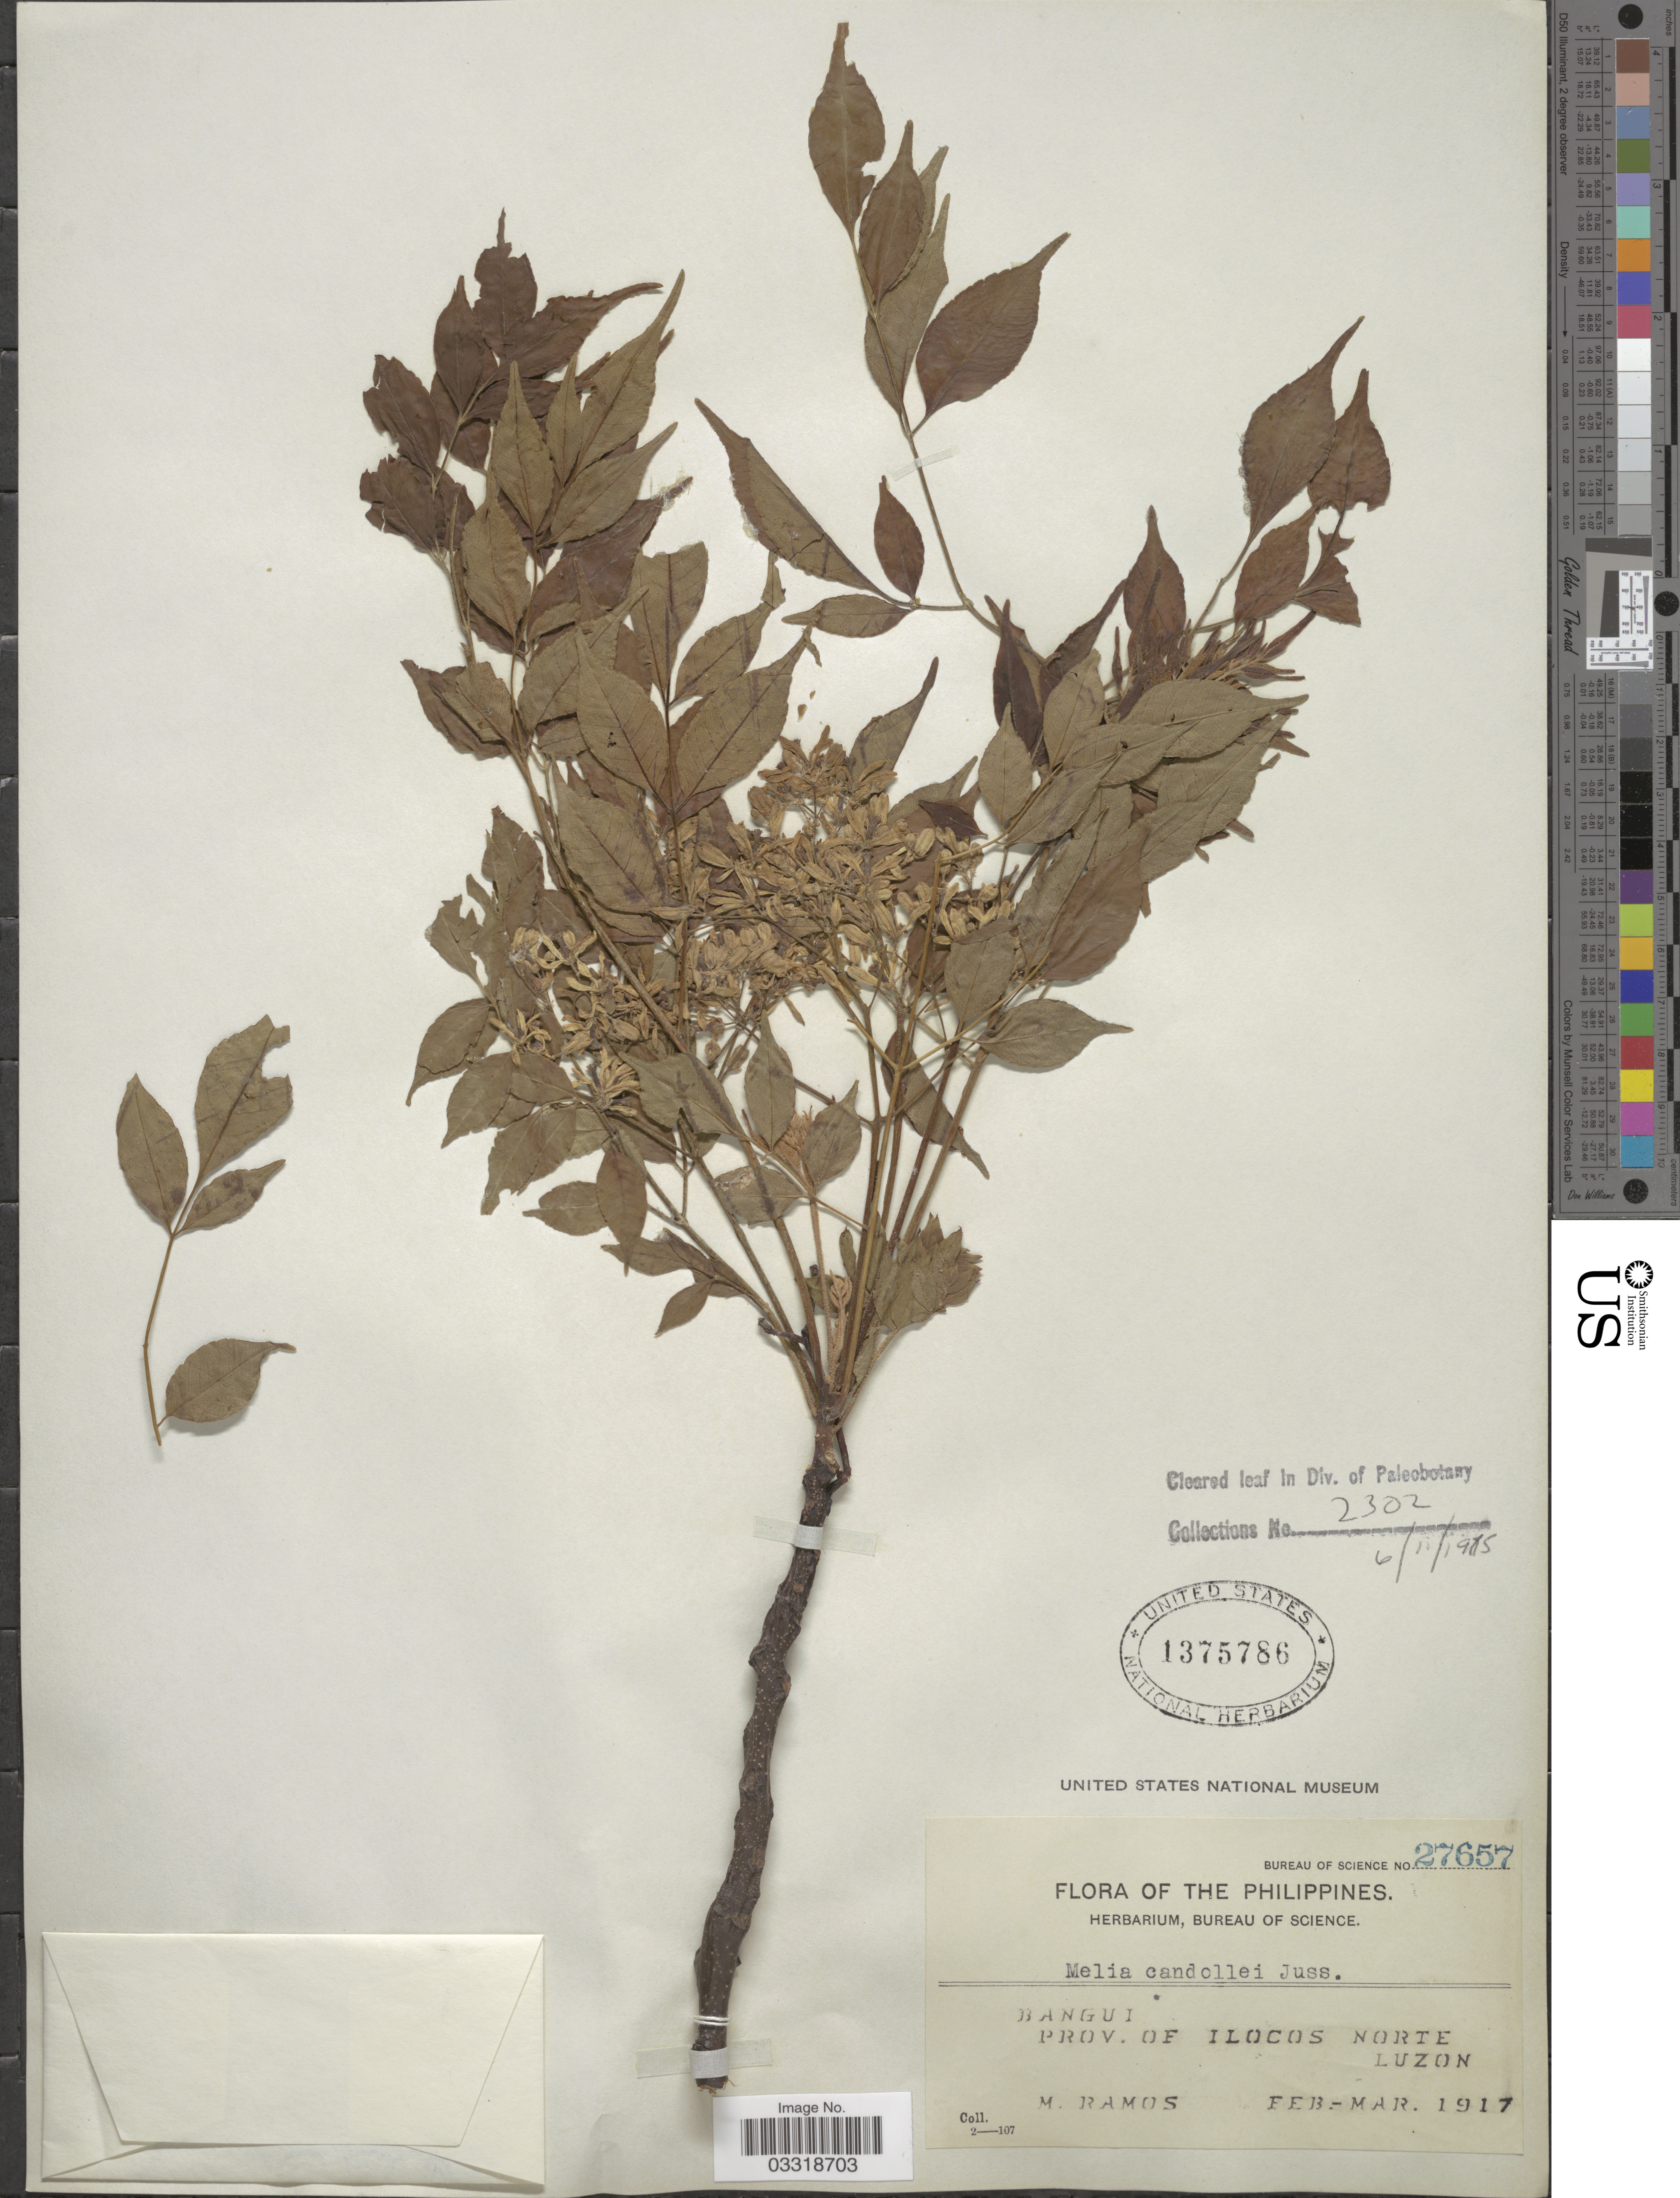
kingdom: Plantae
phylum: Tracheophyta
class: Magnoliopsida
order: Sapindales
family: Meliaceae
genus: Melia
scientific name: Melia dubia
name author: Cav.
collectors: M. Ramos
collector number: Bureau of Science 27657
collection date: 1917-02/1917-03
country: Philippines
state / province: Ilocos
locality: Bangui. Prov. of Ilocos Norte. Luzon.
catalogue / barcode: US 1375786